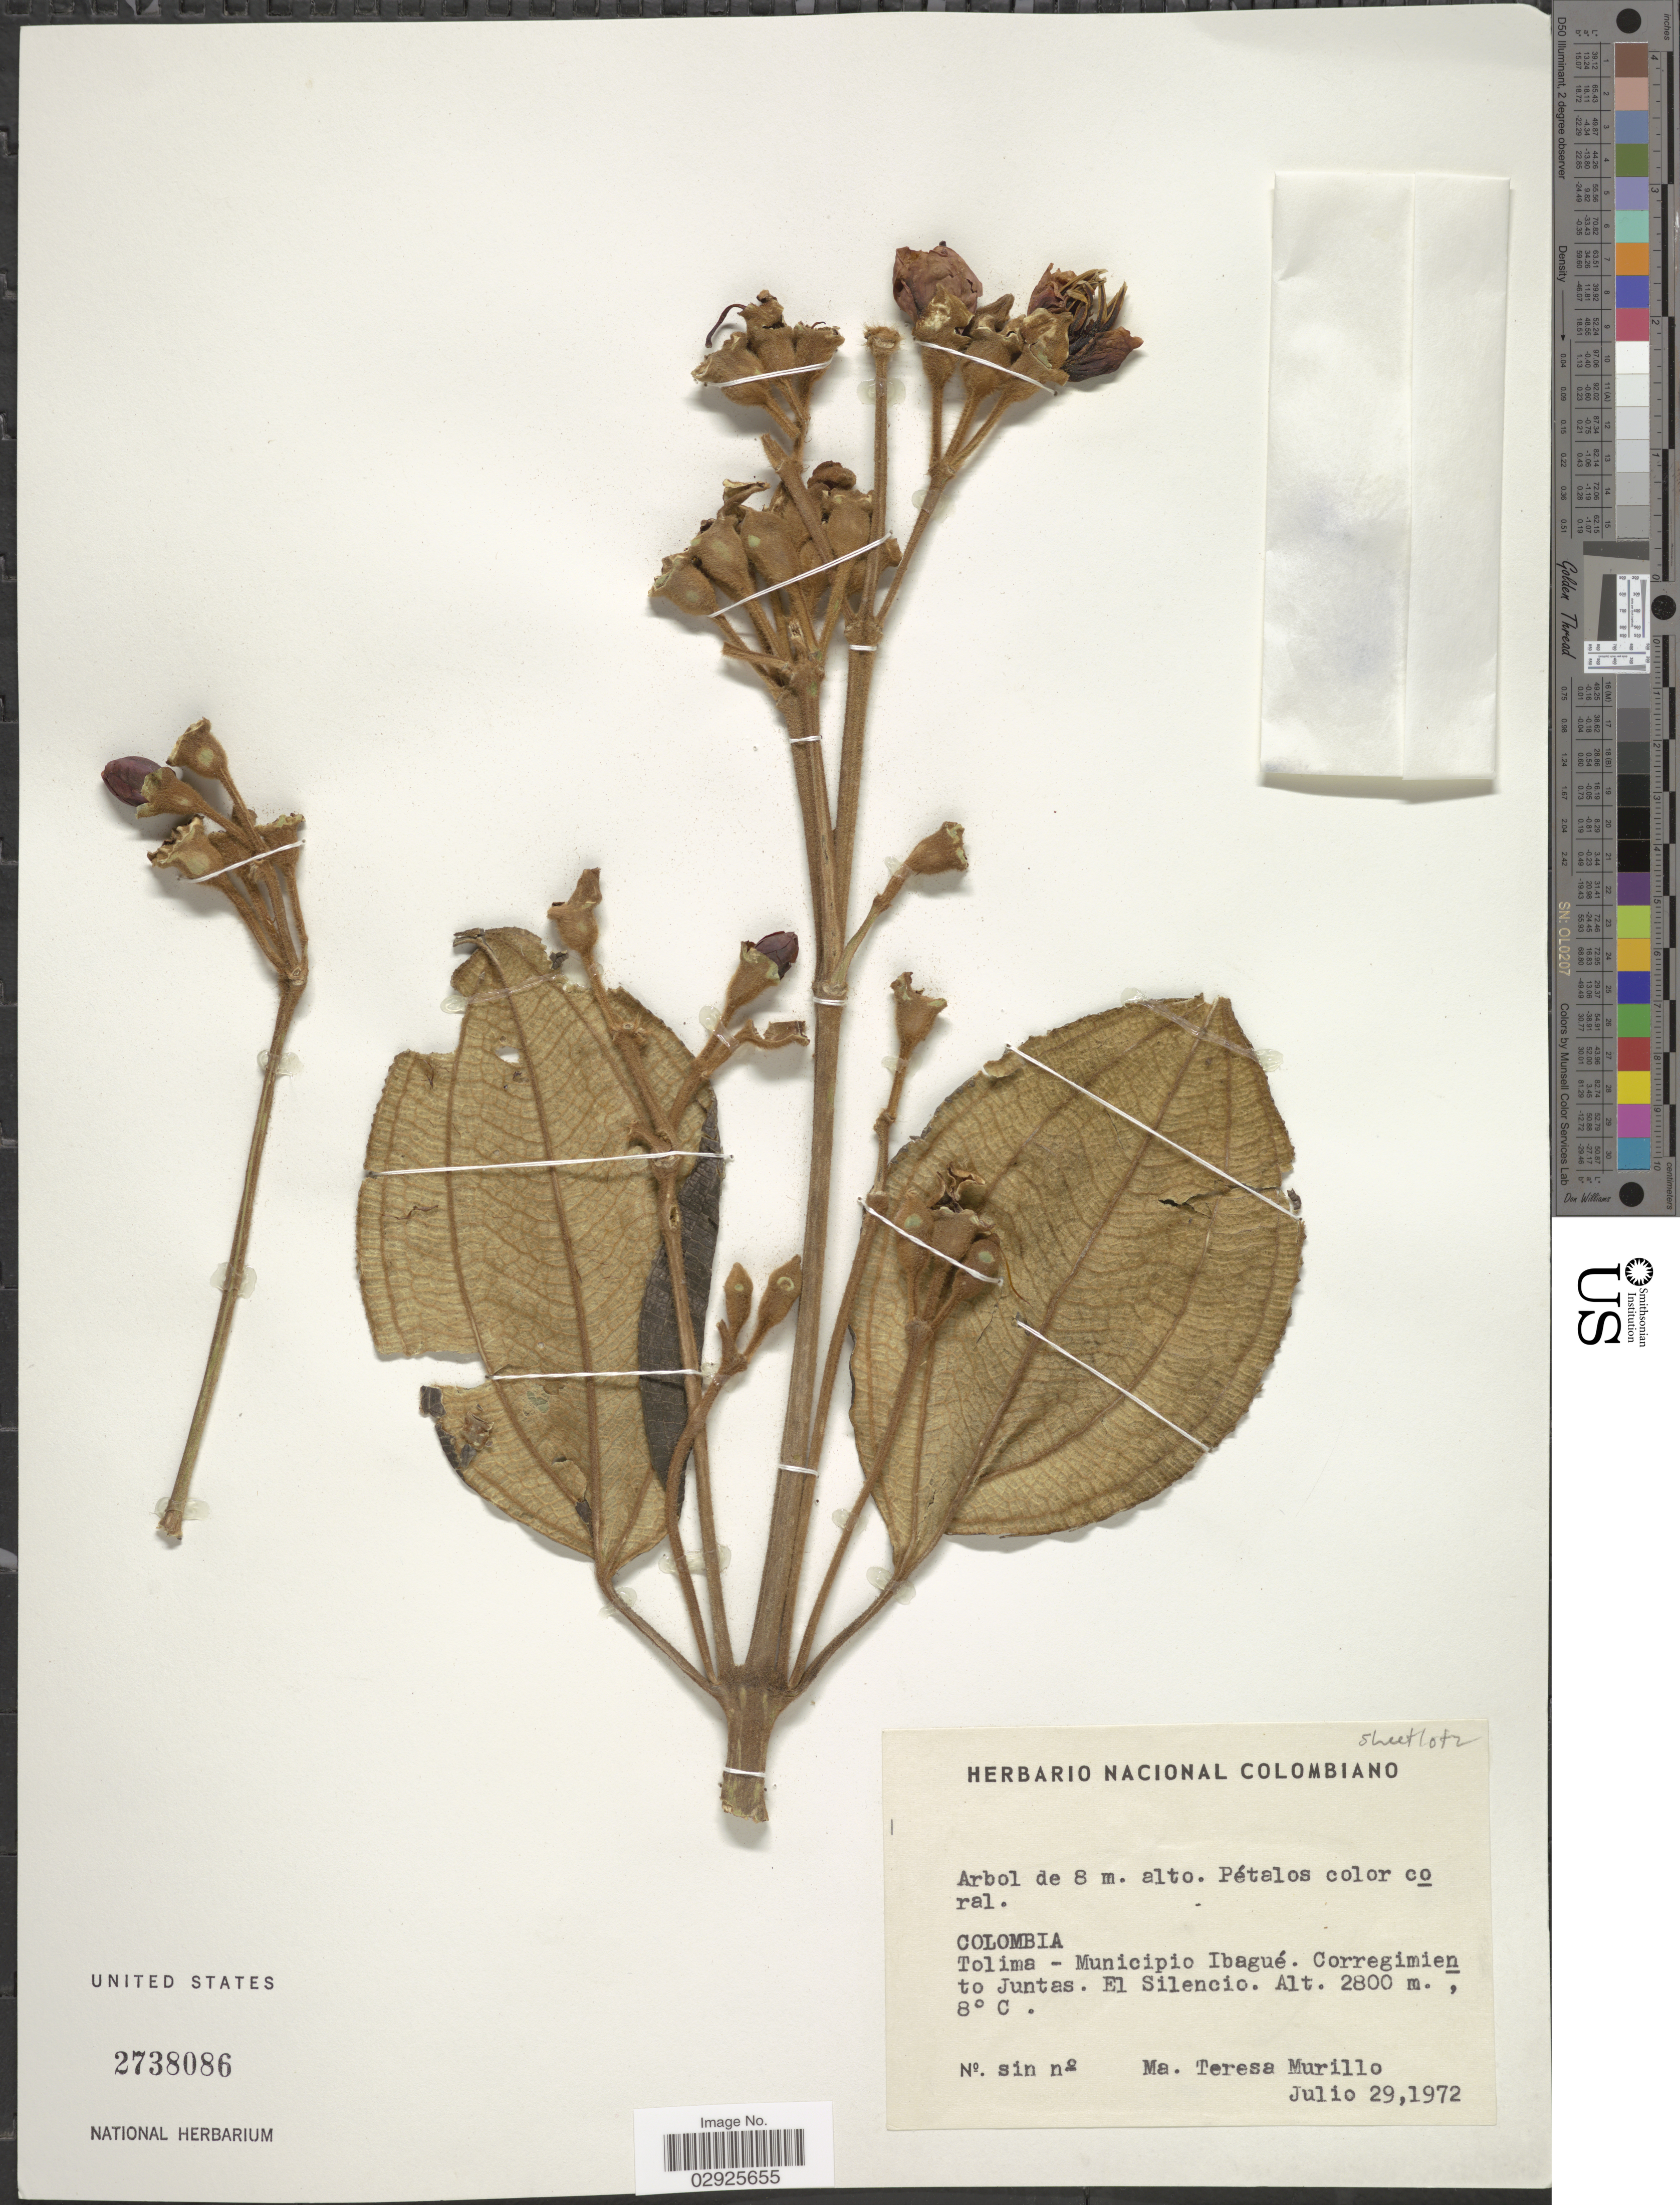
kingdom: Plantae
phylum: Tracheophyta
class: Magnoliopsida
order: Myrtales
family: Melastomataceae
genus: Meriania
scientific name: Meriania tomentosa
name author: (Cogn.) Wurdack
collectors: M. Teresa Murillo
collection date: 1972-07-29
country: Colombia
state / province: Tolima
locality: Municipio Ibagué, Corregimiento Juntas, El Silencio.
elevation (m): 2800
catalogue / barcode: US 2738086